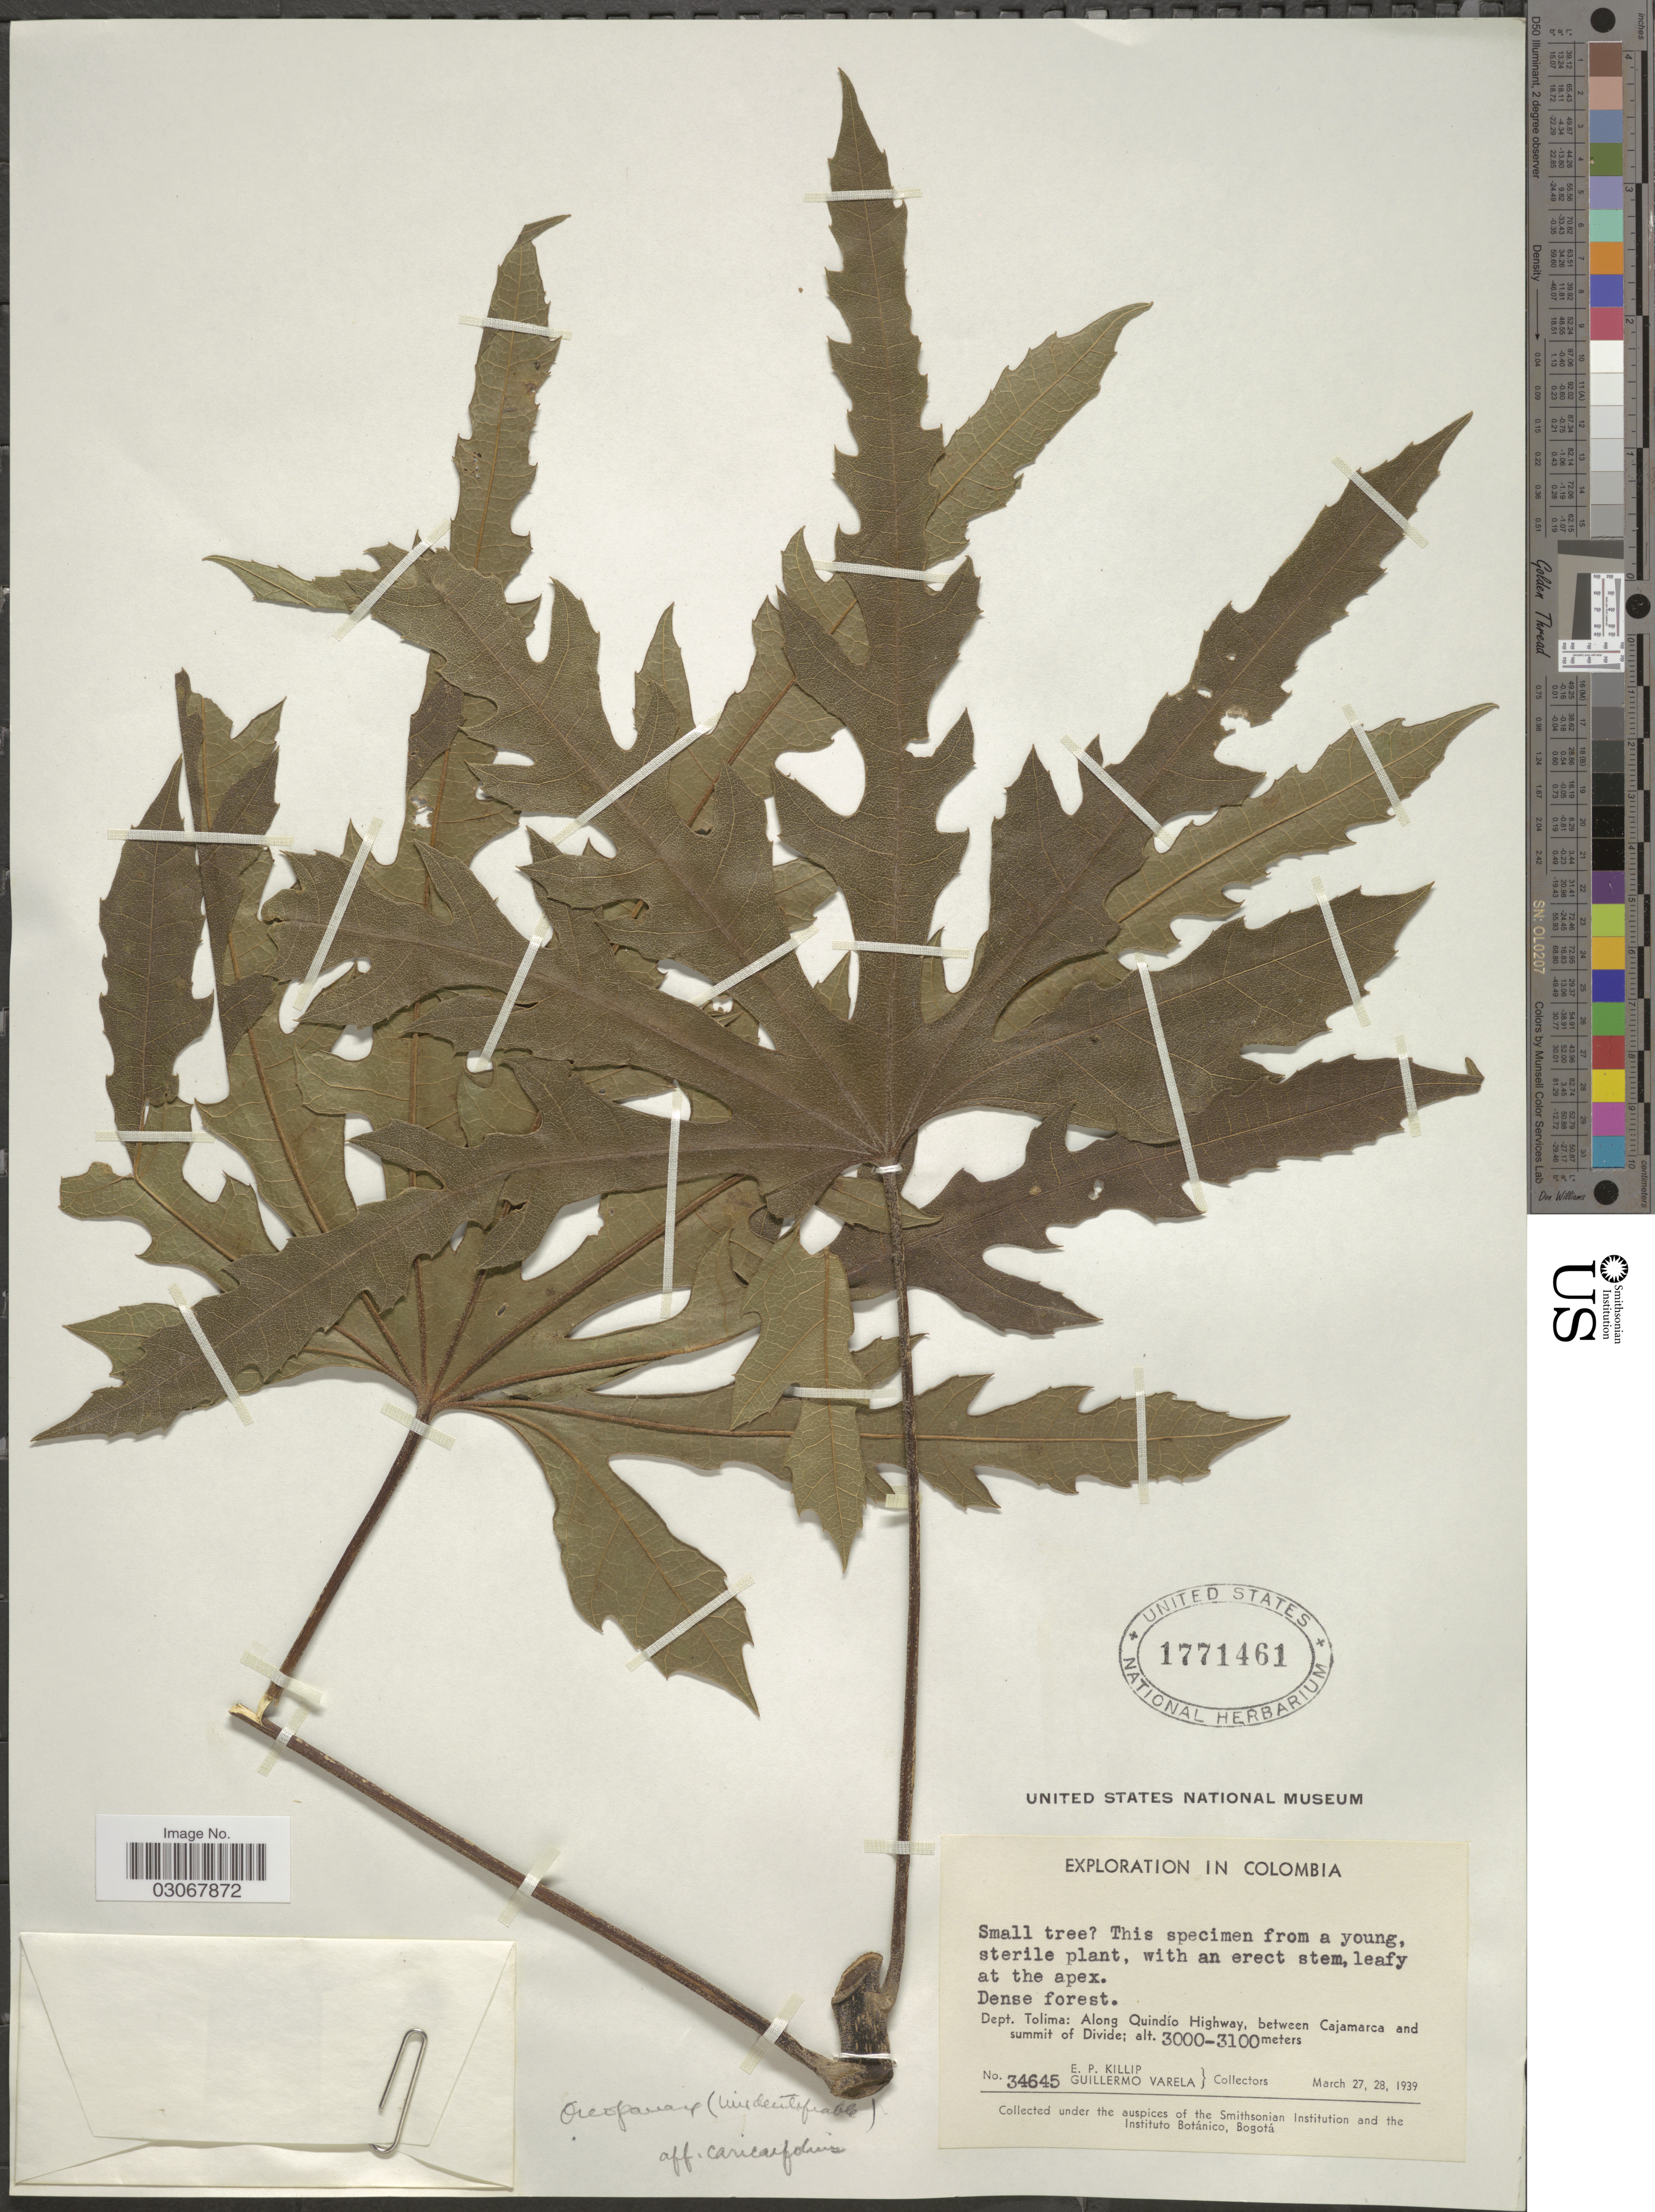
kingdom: Plantae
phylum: Tracheophyta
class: Magnoliopsida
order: Apiales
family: Araliaceae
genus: Oreopanax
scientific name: Oreopanax sp.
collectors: E. P. Killip & G. Varela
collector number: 34645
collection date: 1939-03-27/1939-03-28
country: Colombia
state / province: Tolima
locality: Dept. Tolima: Along Quindío Highway, between Cajamarca and summit of Divide.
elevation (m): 3000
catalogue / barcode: US 1771461